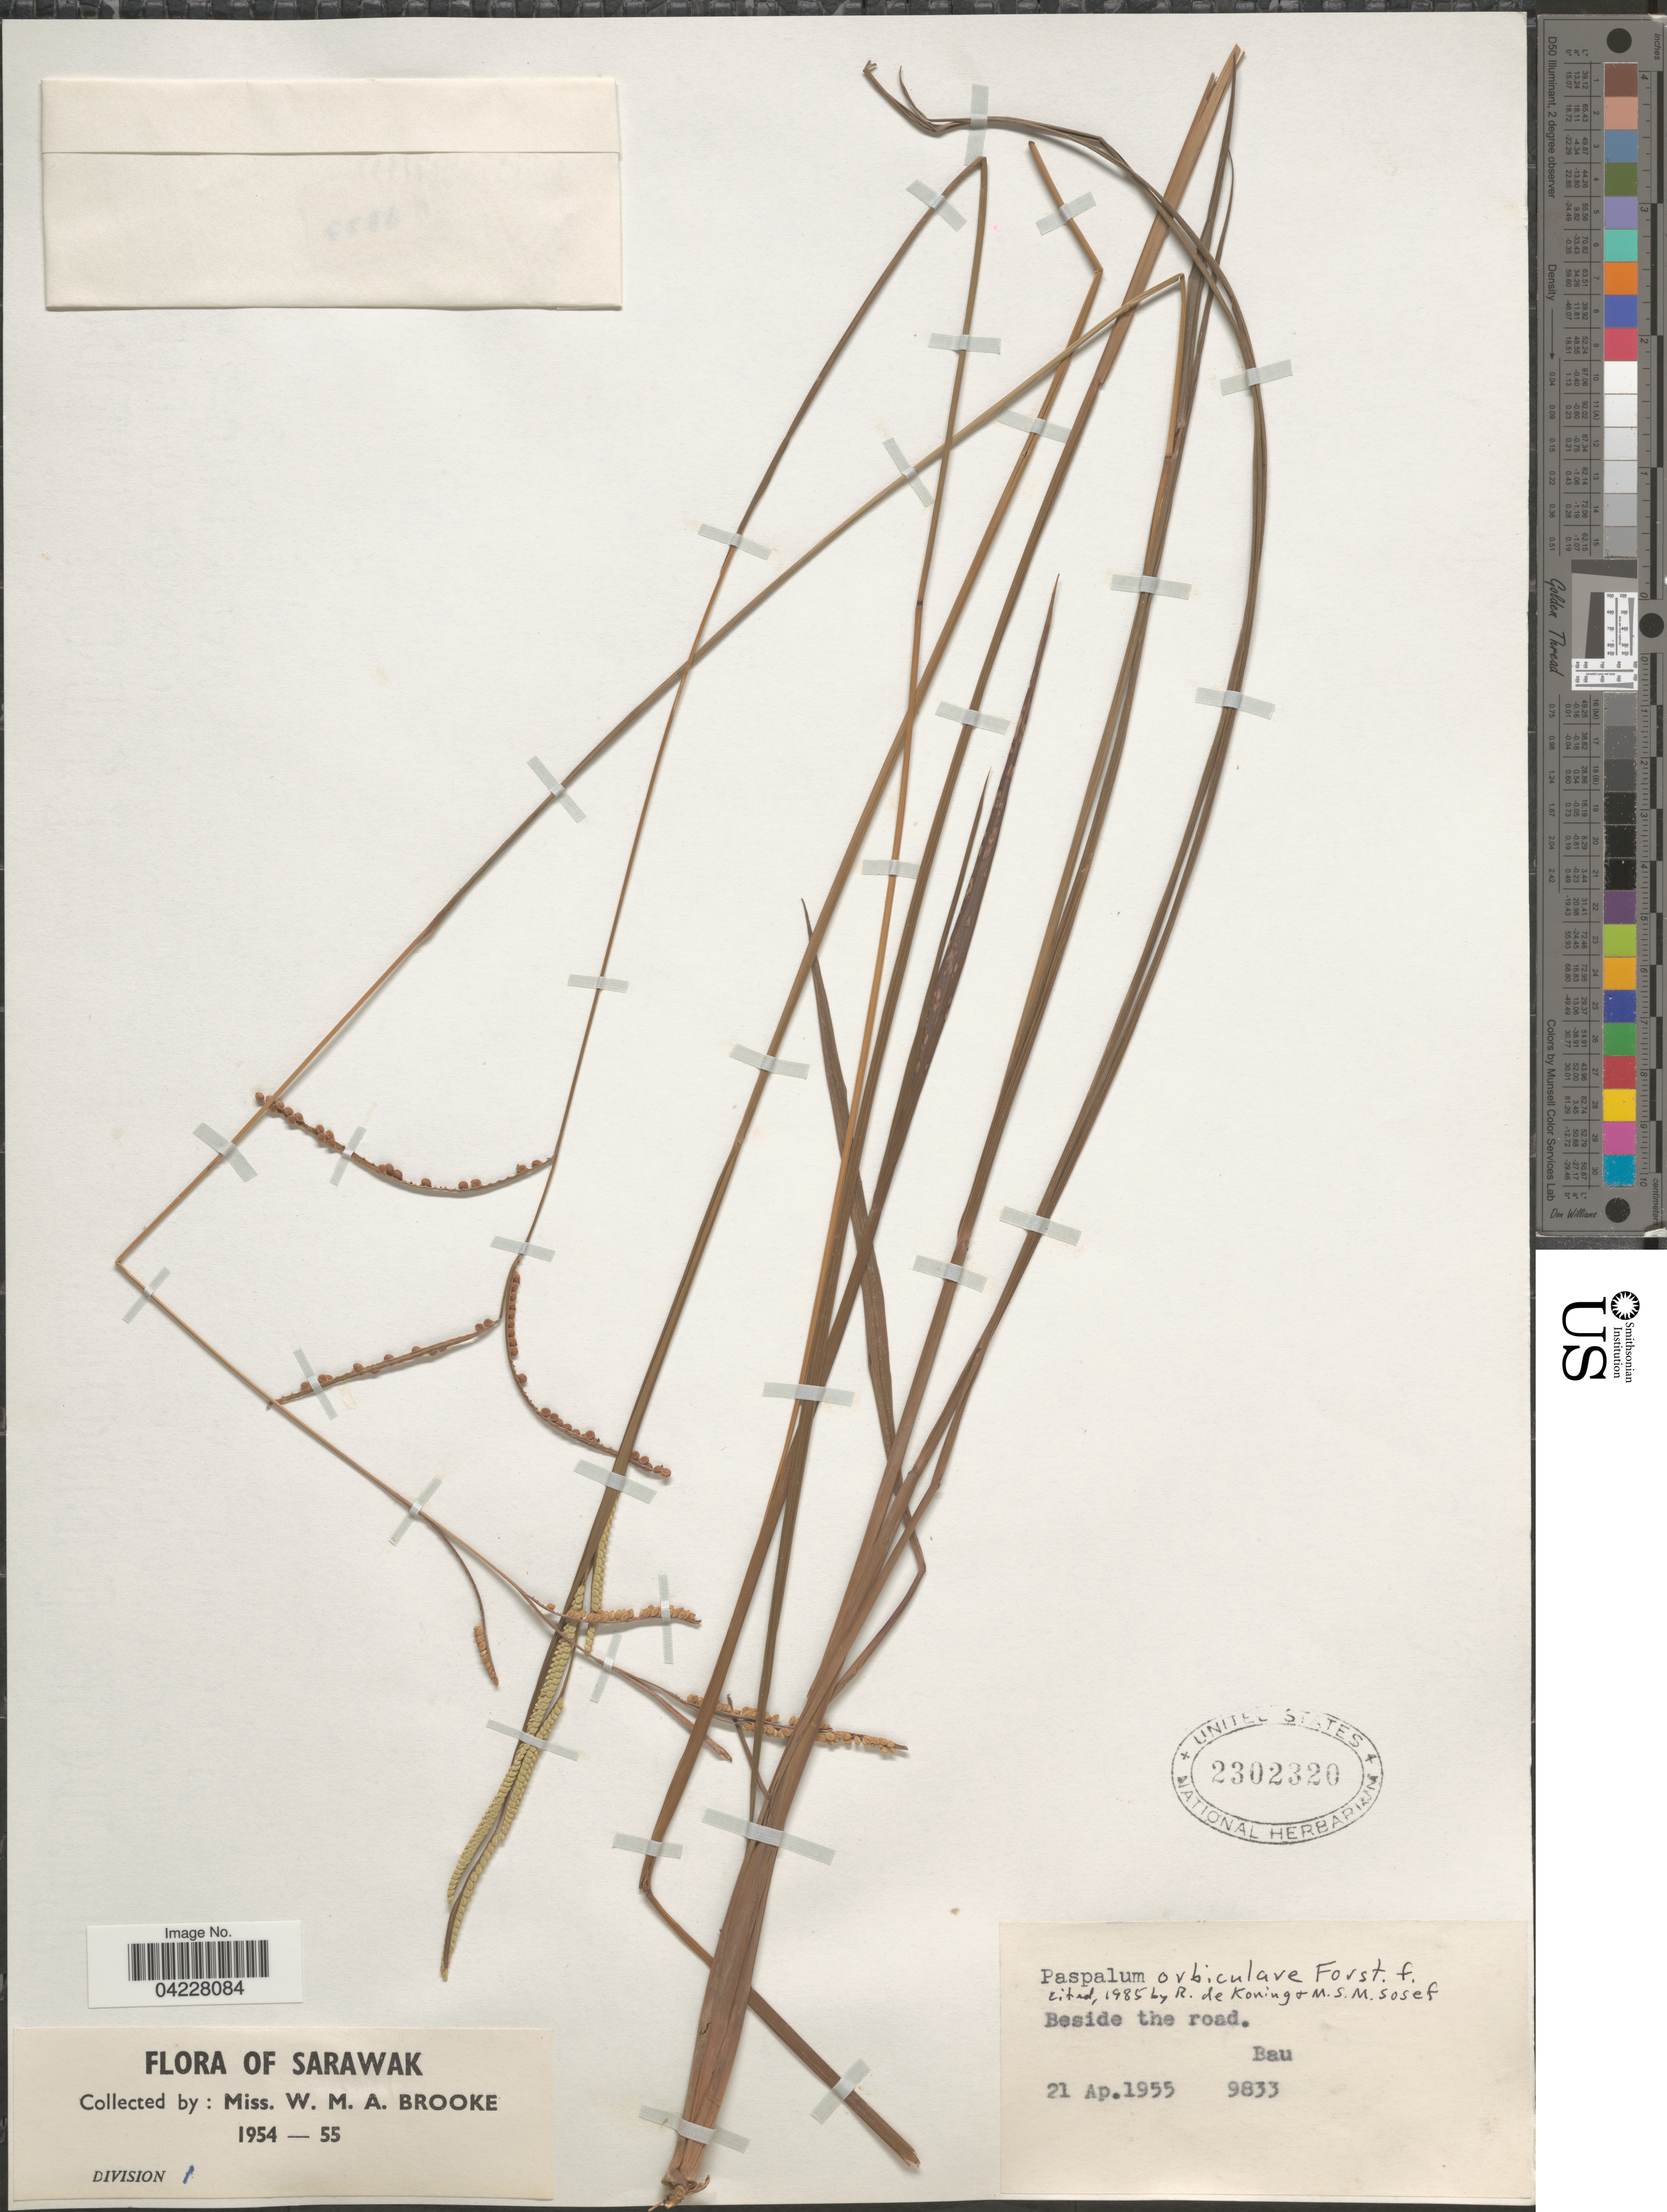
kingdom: Plantae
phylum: Tracheophyta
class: Liliopsida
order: Poales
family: Poaceae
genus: Paspalum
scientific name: Paspalum orbiculare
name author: G. Forst.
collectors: W. Brooke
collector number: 9833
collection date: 1955-04-21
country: Malaysia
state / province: Sarawak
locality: Bau.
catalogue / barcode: US 2302320